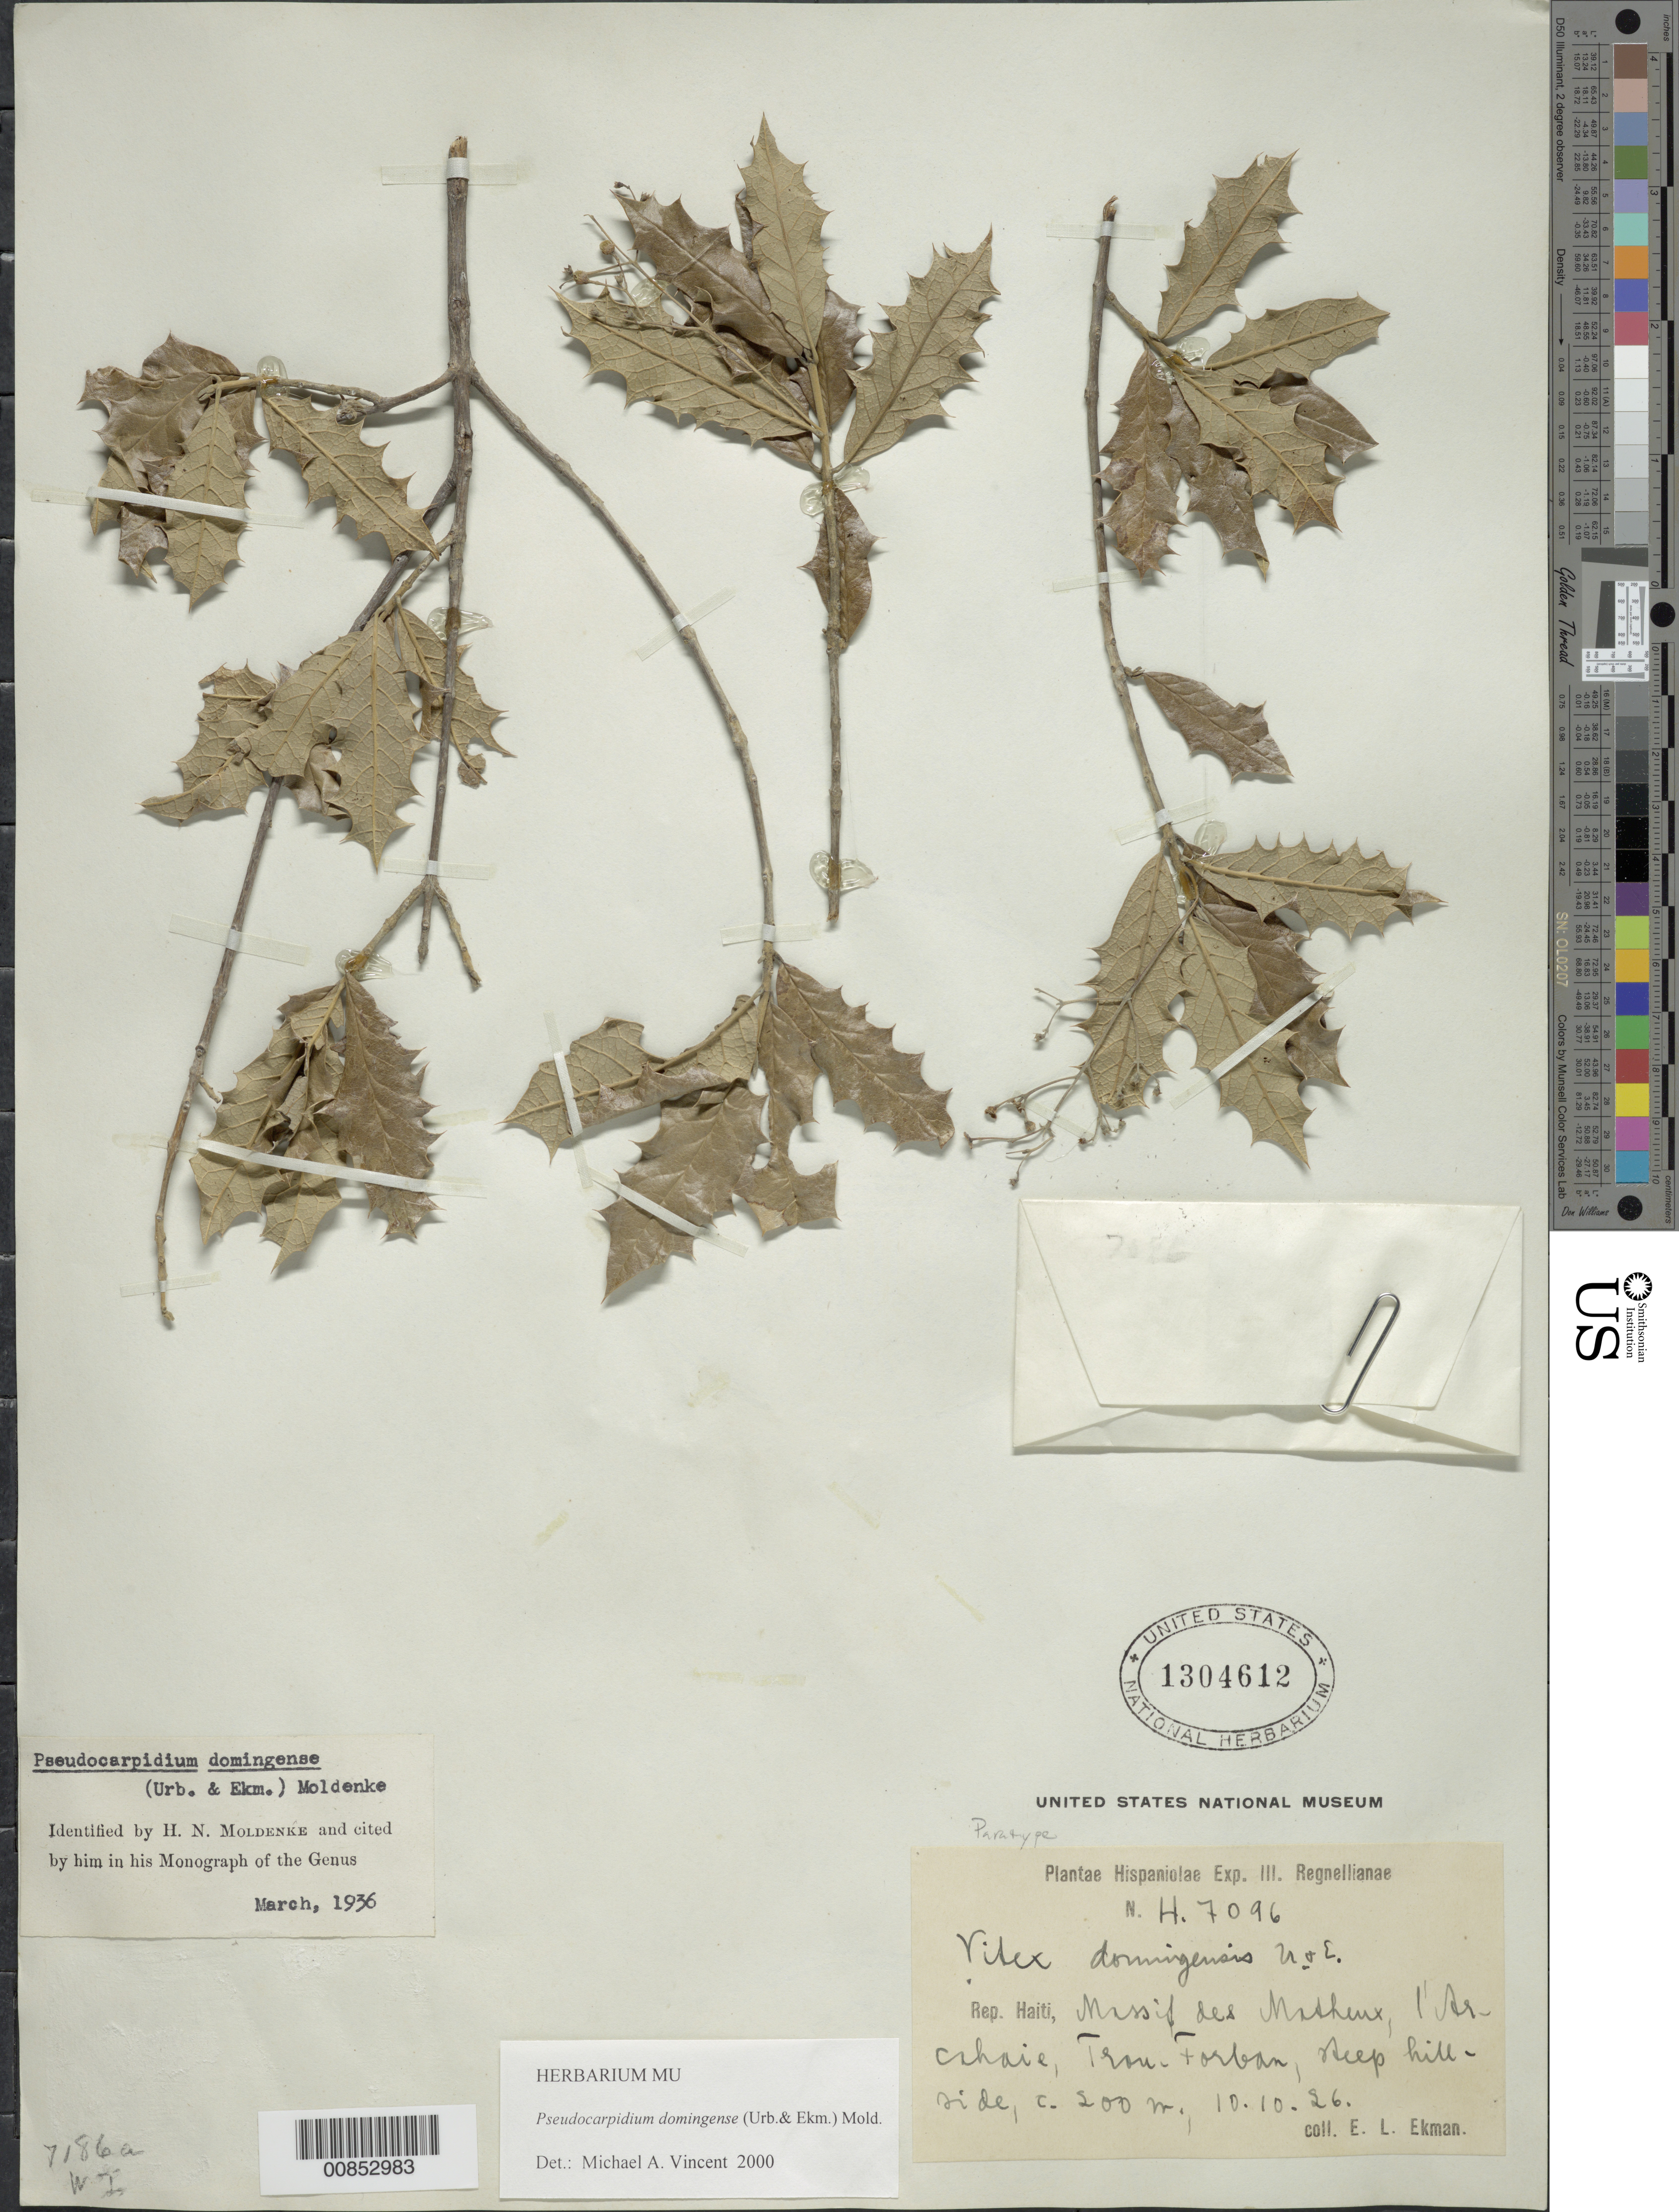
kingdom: Plantae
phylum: Tracheophyta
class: Magnoliopsida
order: Lamiales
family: Lamiaceae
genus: Pseudocarpidium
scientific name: Pseudocarpidium domingense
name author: (Urb. & Ekman) Moldenke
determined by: Vincent, Michael A.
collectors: E. L. Ekman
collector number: H 7096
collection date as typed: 10 Oct 1926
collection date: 1926-10-10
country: Haiti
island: Hispaniola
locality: Massif des Matheux, l'Arcahaie, Trou-Forbam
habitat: Steep hillside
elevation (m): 200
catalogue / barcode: US 1304612